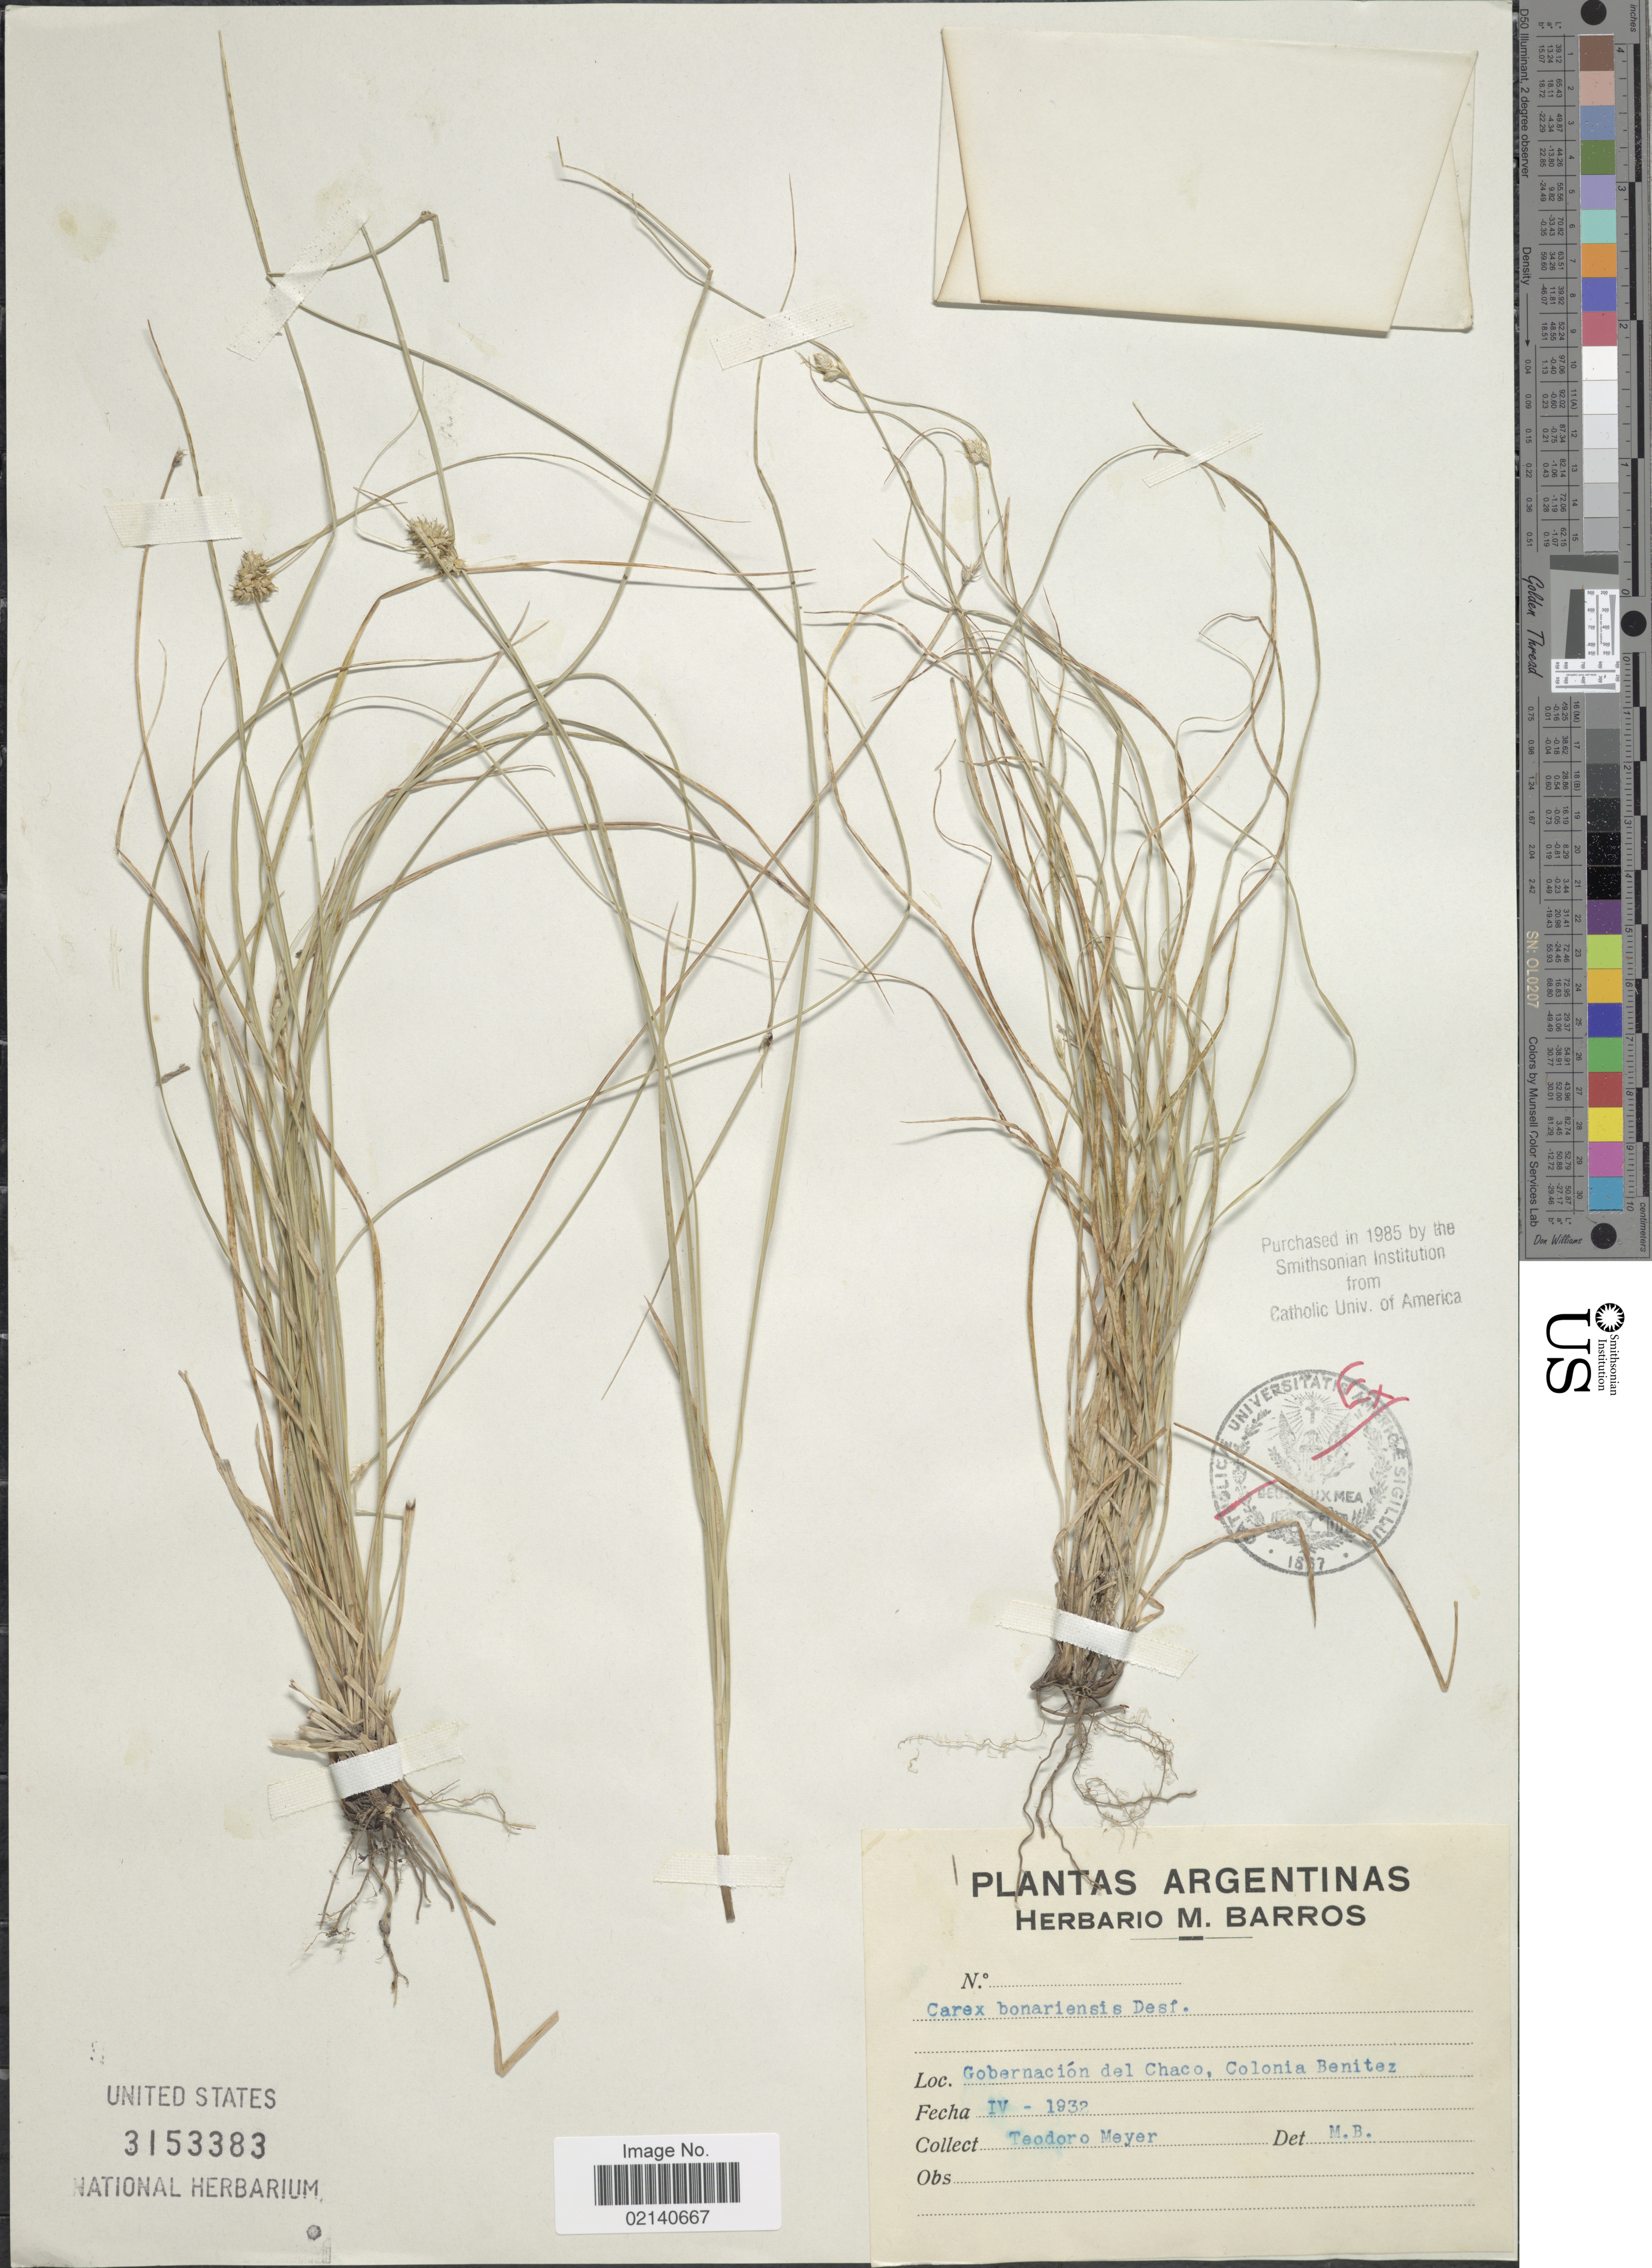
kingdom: Plantae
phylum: Tracheophyta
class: Liliopsida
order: Poales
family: Cyperaceae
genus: Carex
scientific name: Carex bonariensis var. bonariensis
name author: Desf. ex Poir.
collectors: T. Meyer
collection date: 1932-04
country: Argentina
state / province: Chaco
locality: Gobernacion del Chaco, Colonia Benitez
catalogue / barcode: US 3153383